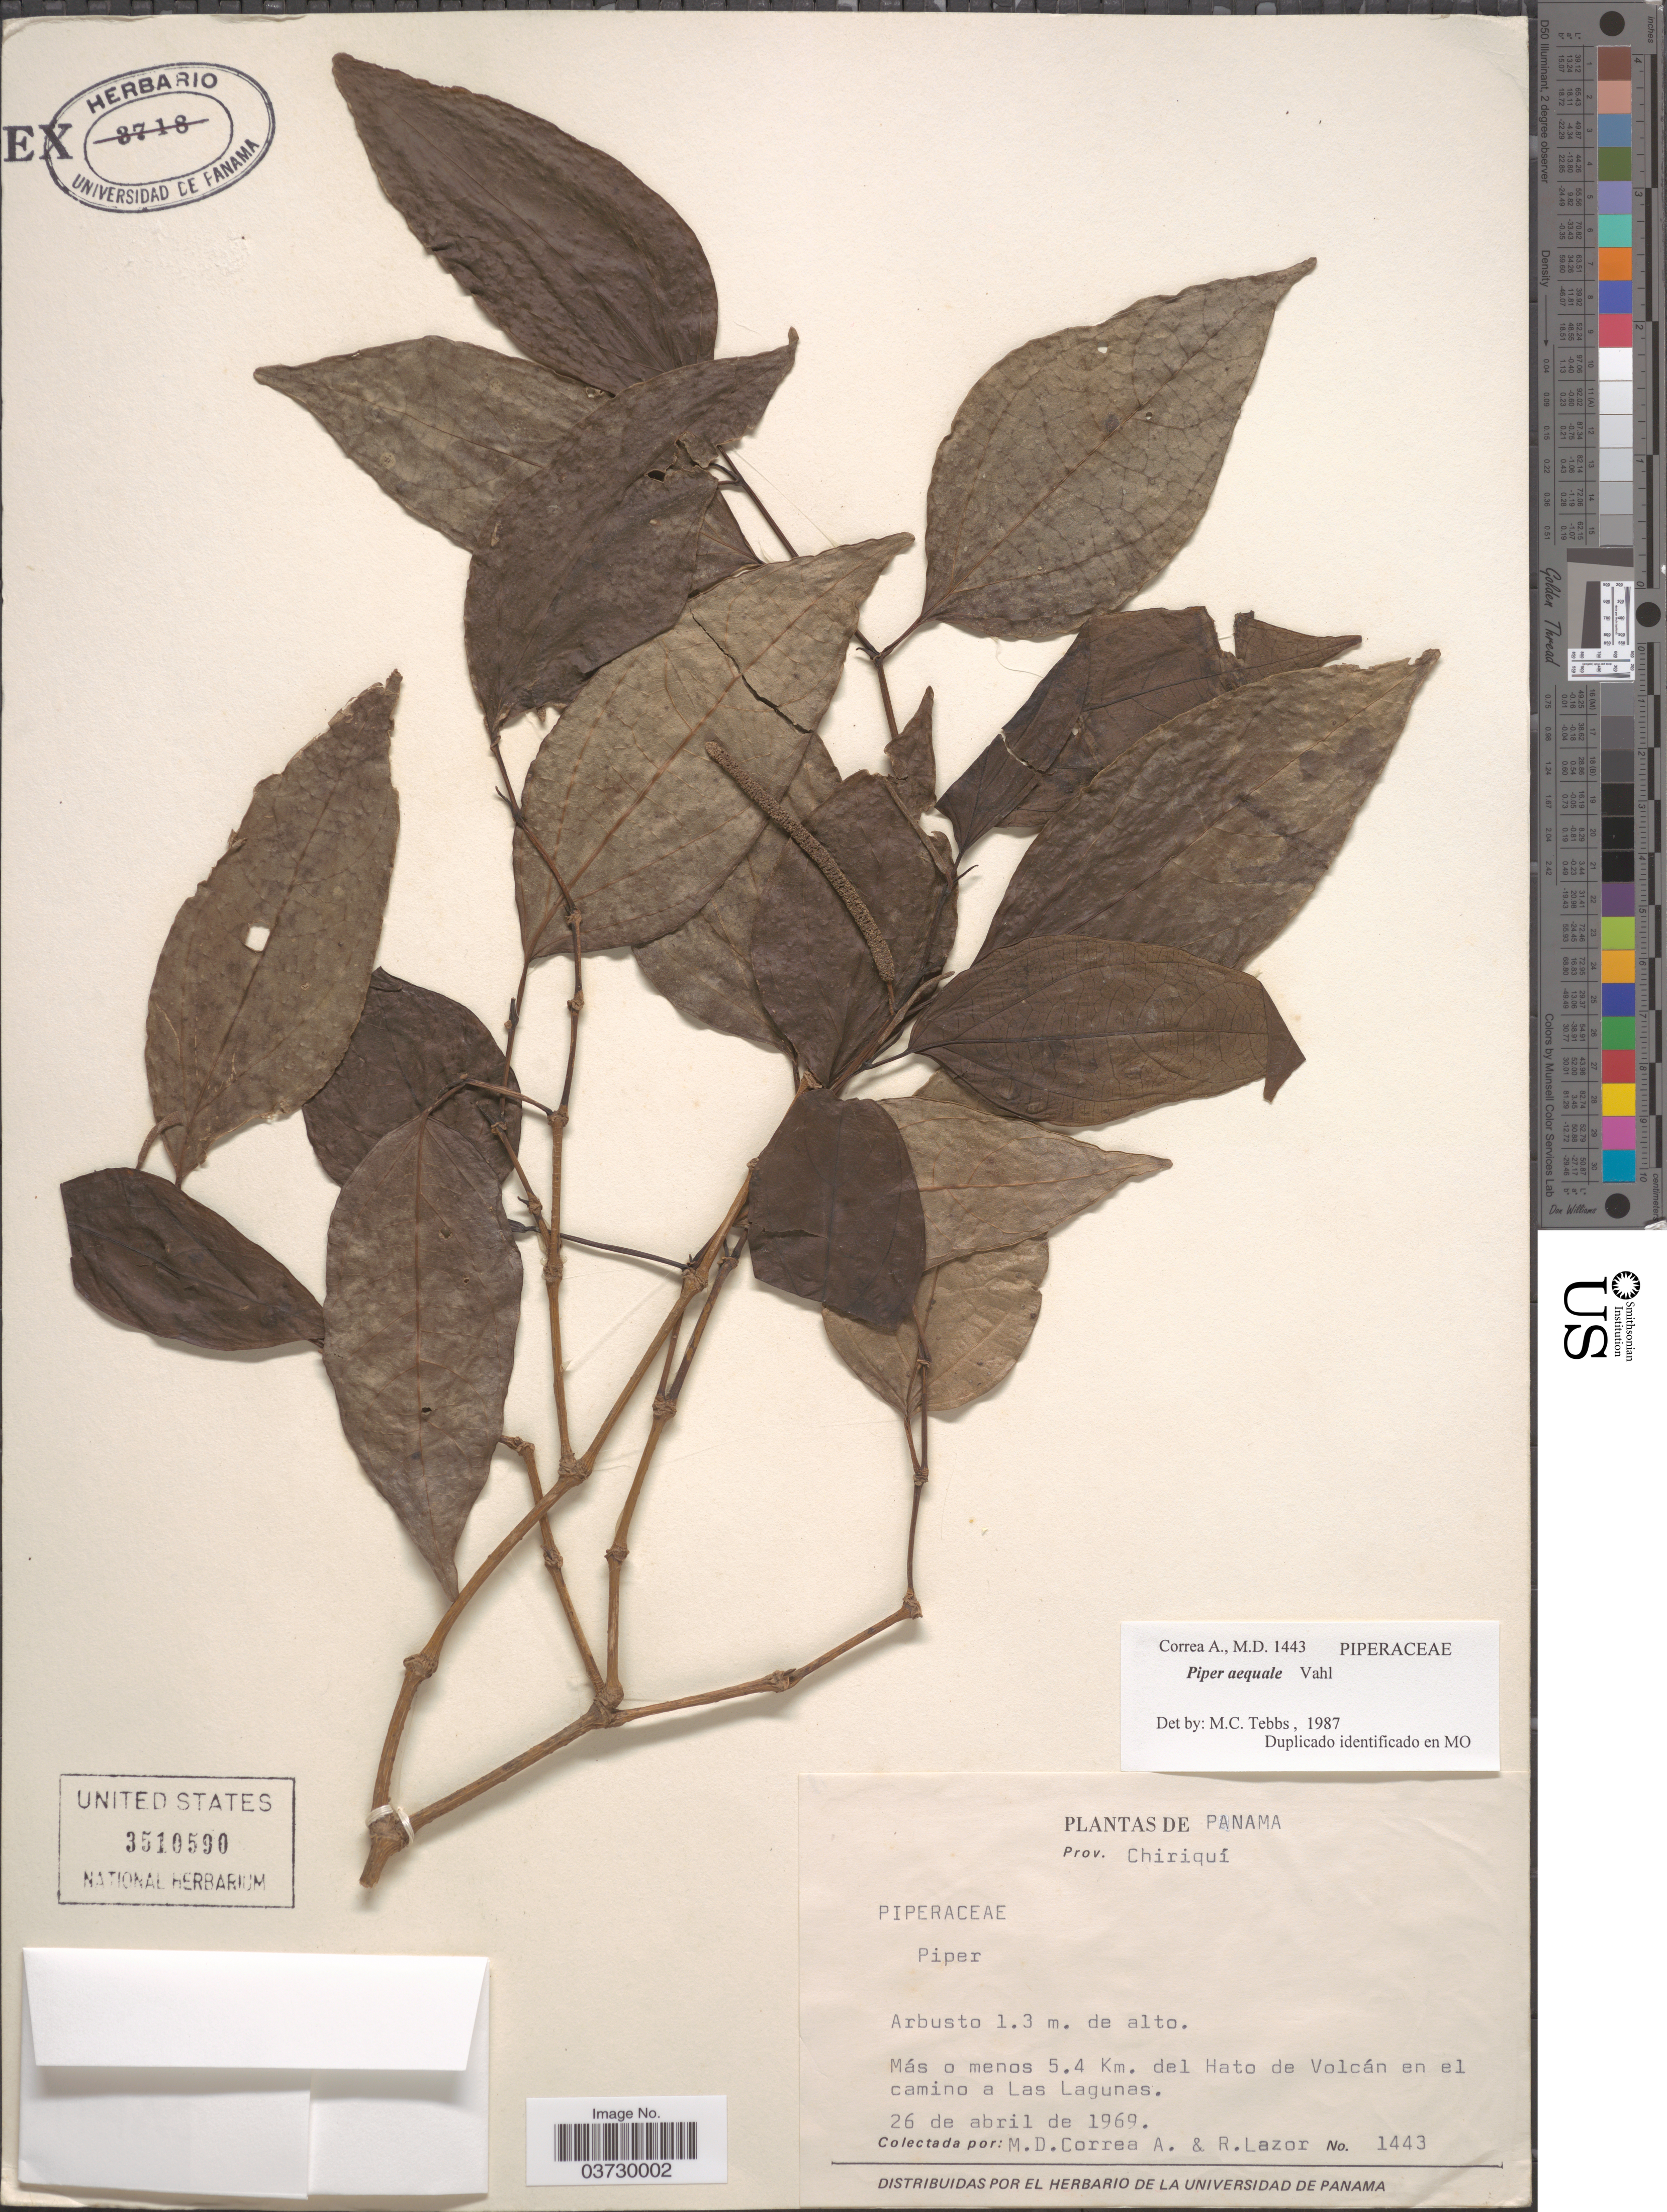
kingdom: Plantae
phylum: Tracheophyta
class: Magnoliopsida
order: Piperales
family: Piperaceae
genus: Piper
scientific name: Piper aequale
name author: Vahl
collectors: M. D. Corrêa-A. & R. L. Lazor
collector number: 1443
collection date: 1969-04-26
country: Panama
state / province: Chiriqui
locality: Más o menos 5.4 Km. del Hato de Volcán en el camino a Las Lagunas.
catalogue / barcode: US 3510590